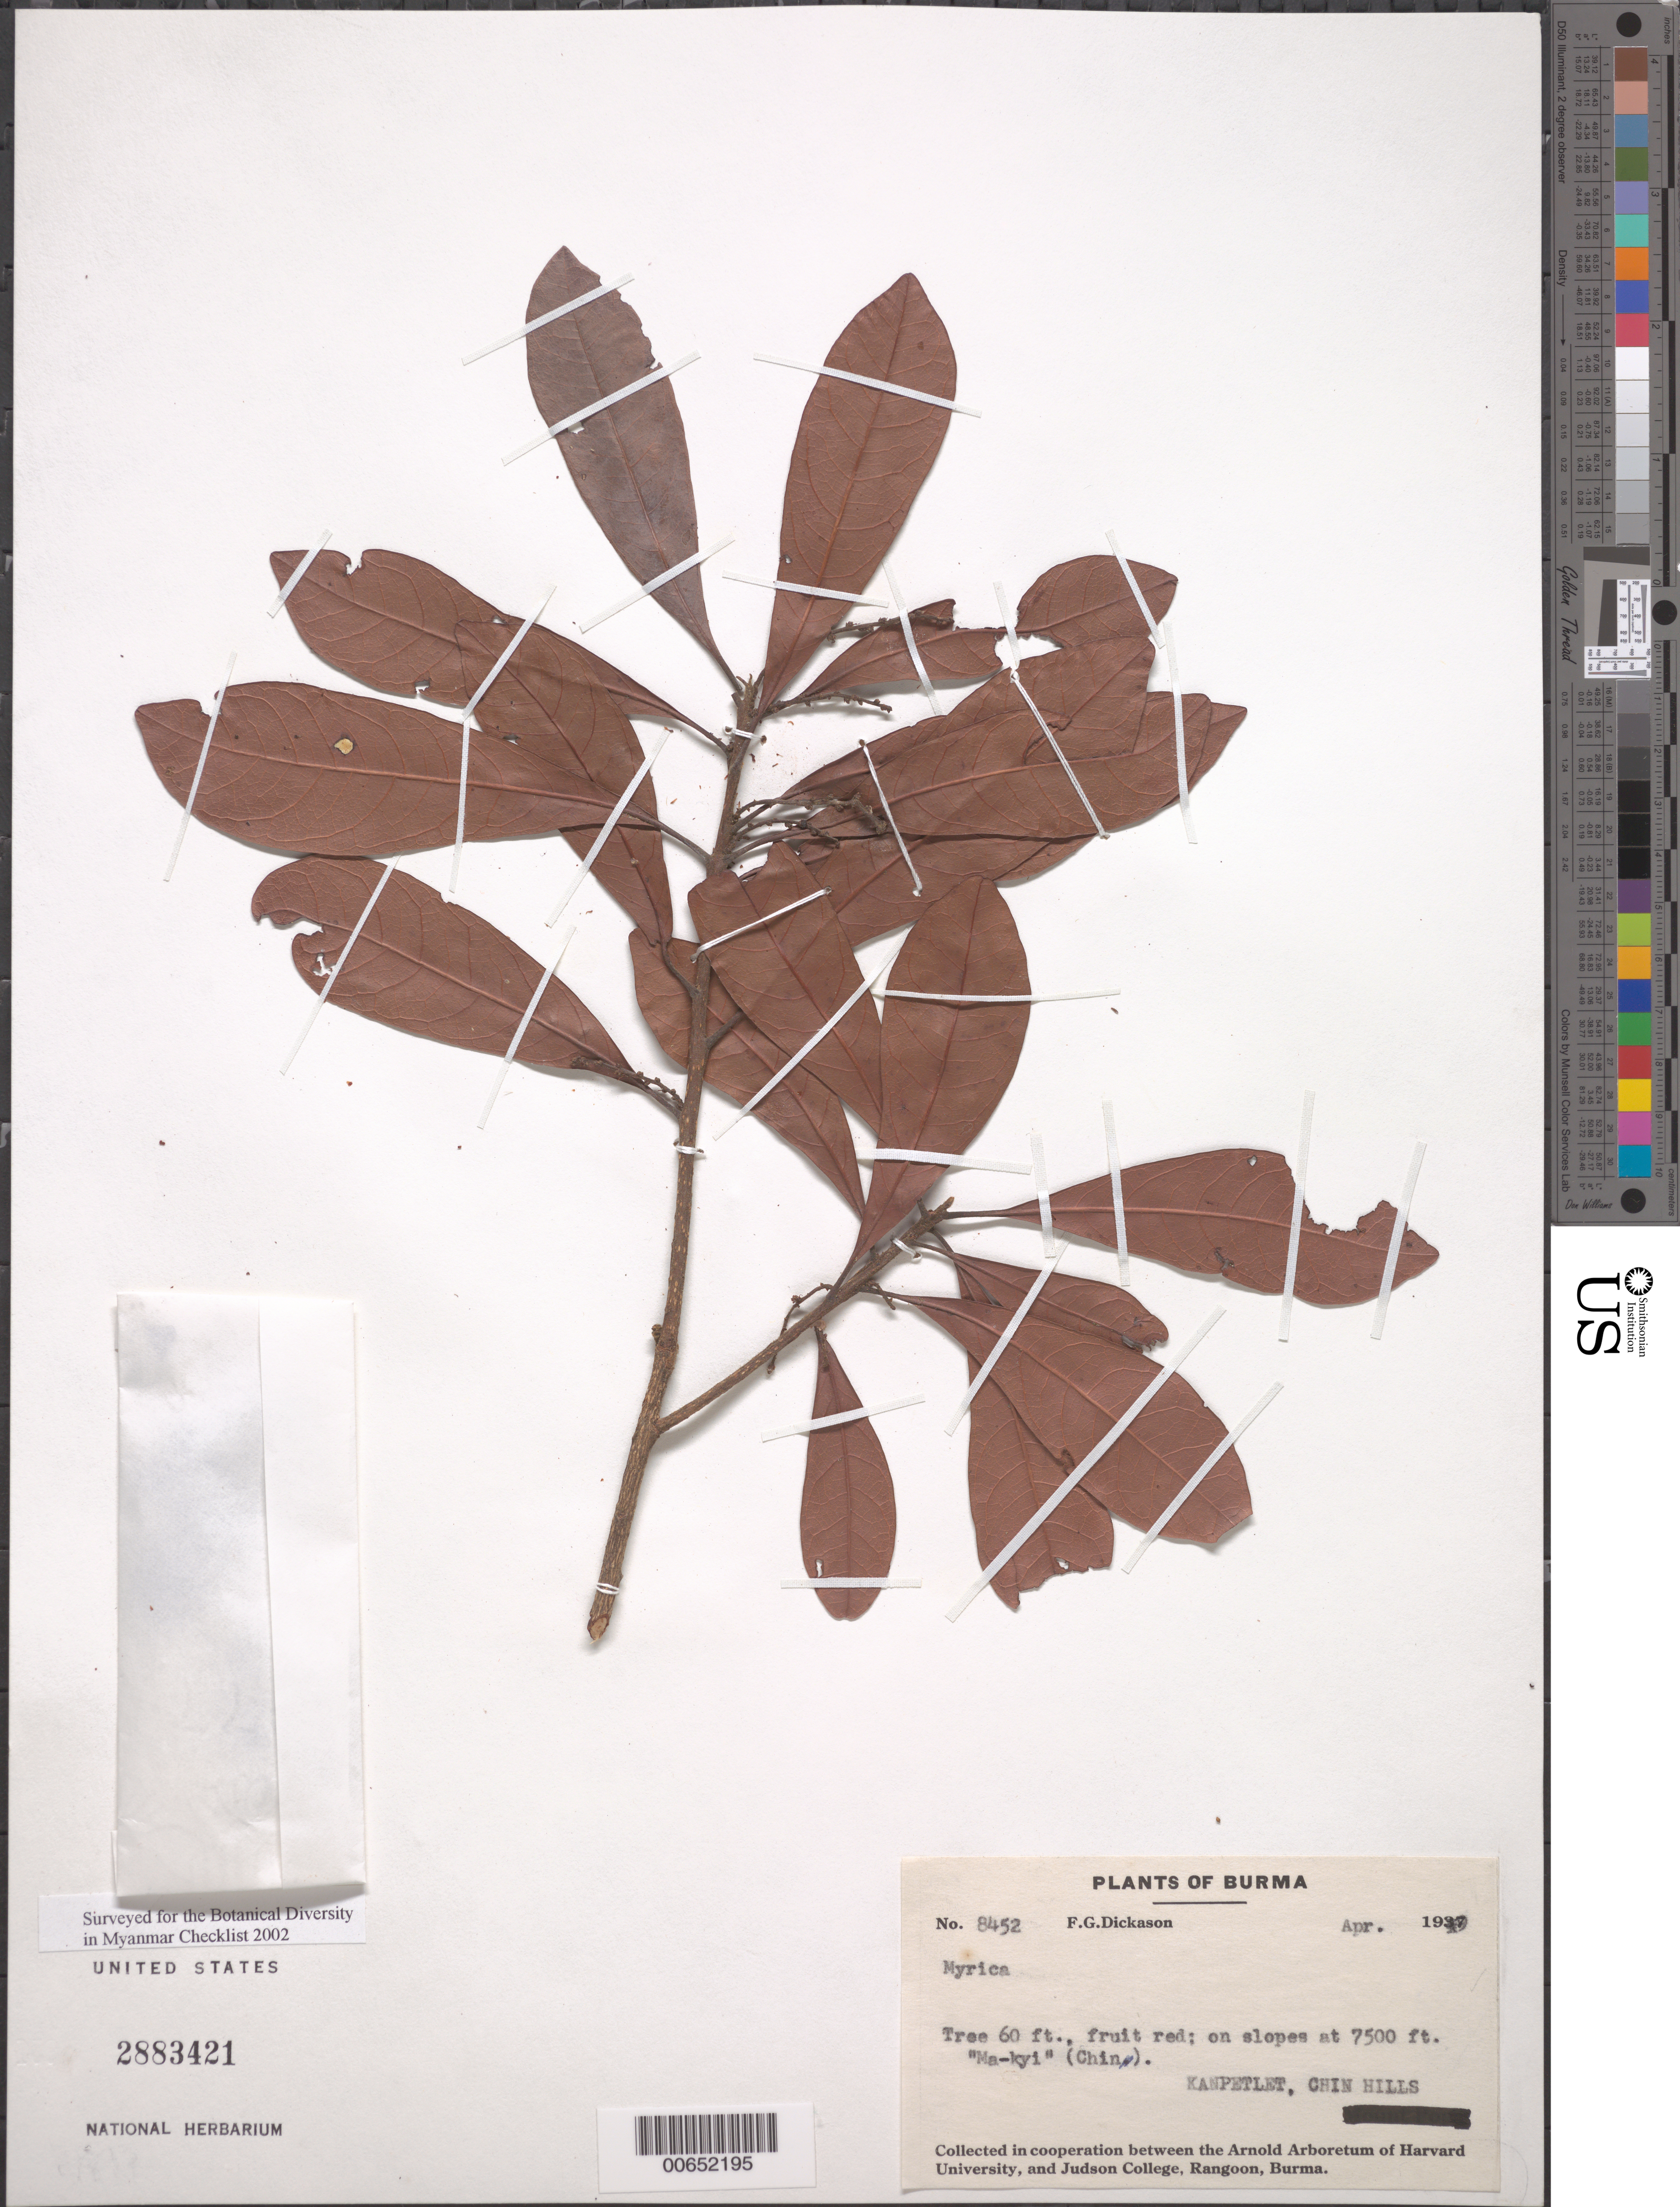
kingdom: Plantae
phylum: Tracheophyta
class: Magnoliopsida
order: Fagales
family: Myricaceae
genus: Morella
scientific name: Morella sp.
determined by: Strong, Mark T., (BOT), Smithsonian Institution - National Museum of Natural History (UNITED STATES)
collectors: F. Dickason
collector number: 8452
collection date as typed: Apr 1939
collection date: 1939-04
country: Myanmar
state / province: Chin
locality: Kanpetlet, Chin Hills.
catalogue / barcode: US 2883421